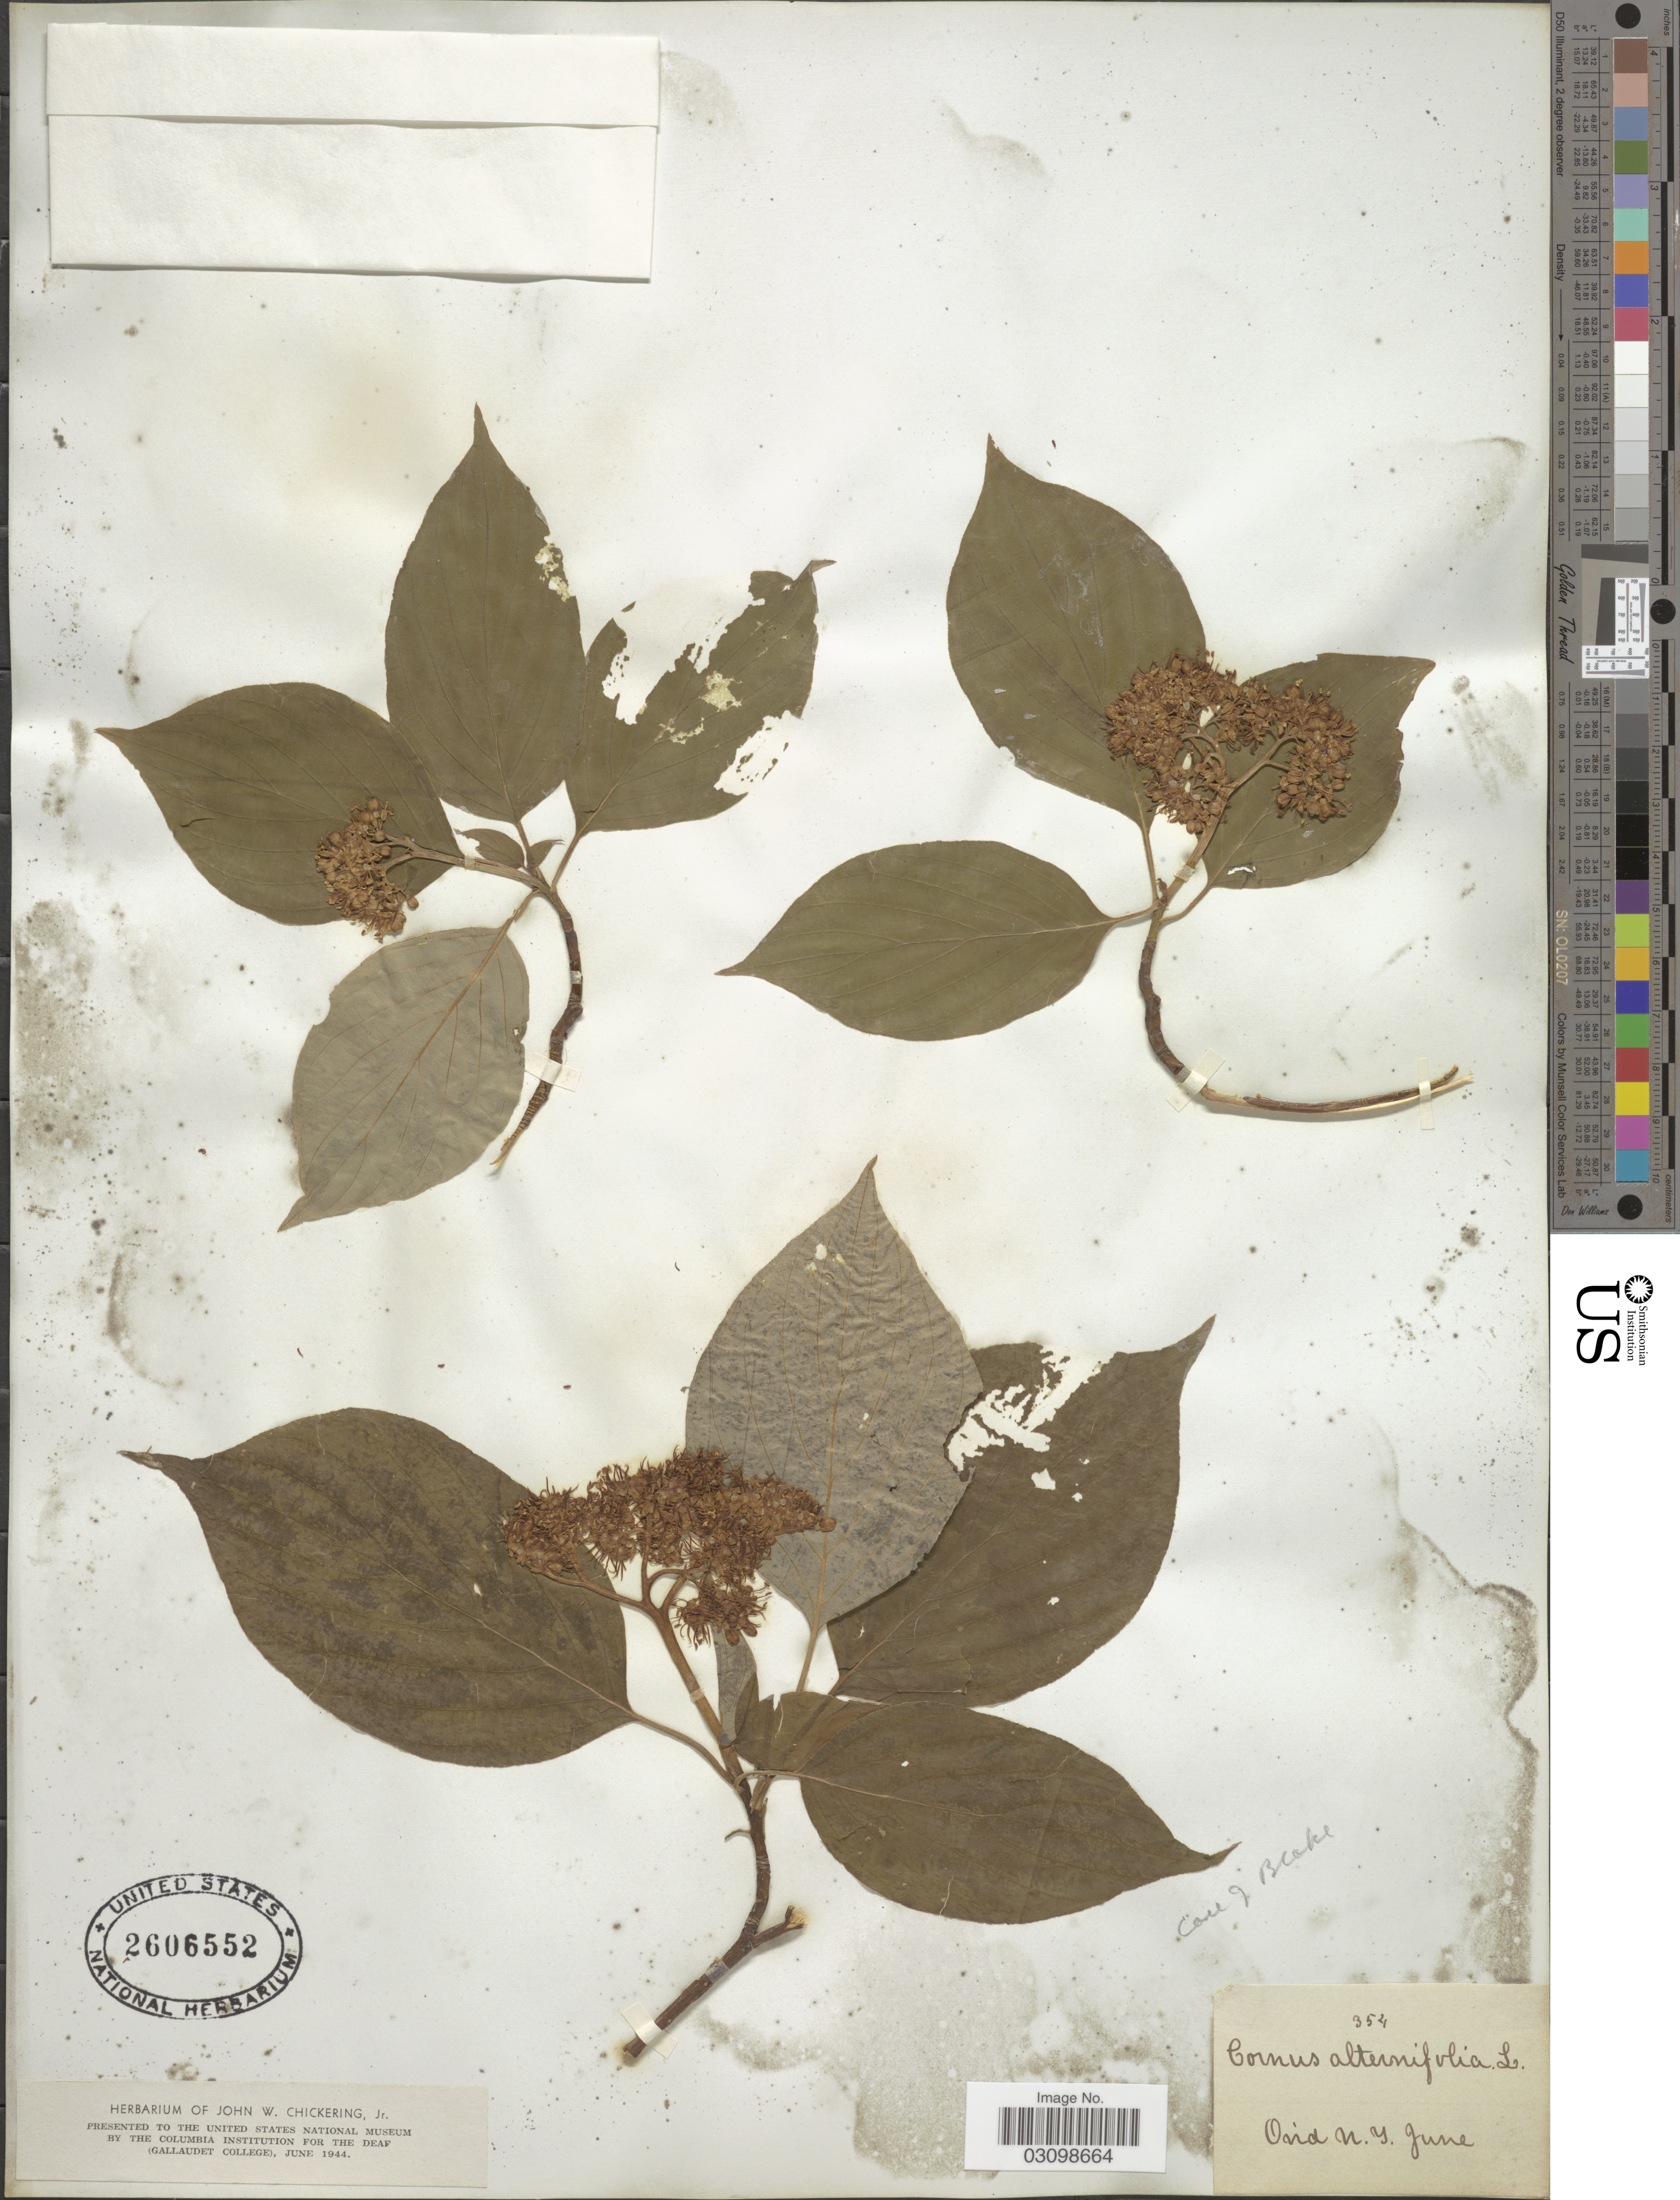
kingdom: Plantae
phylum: Tracheophyta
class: Magnoliopsida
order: Cornales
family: Cornaceae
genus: Cornus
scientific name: Cornus alternifolia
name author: L.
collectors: Ex herb. John W. Chickering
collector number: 354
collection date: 1944-06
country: United States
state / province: New York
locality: Ovid N.Y.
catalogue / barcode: US 2606552